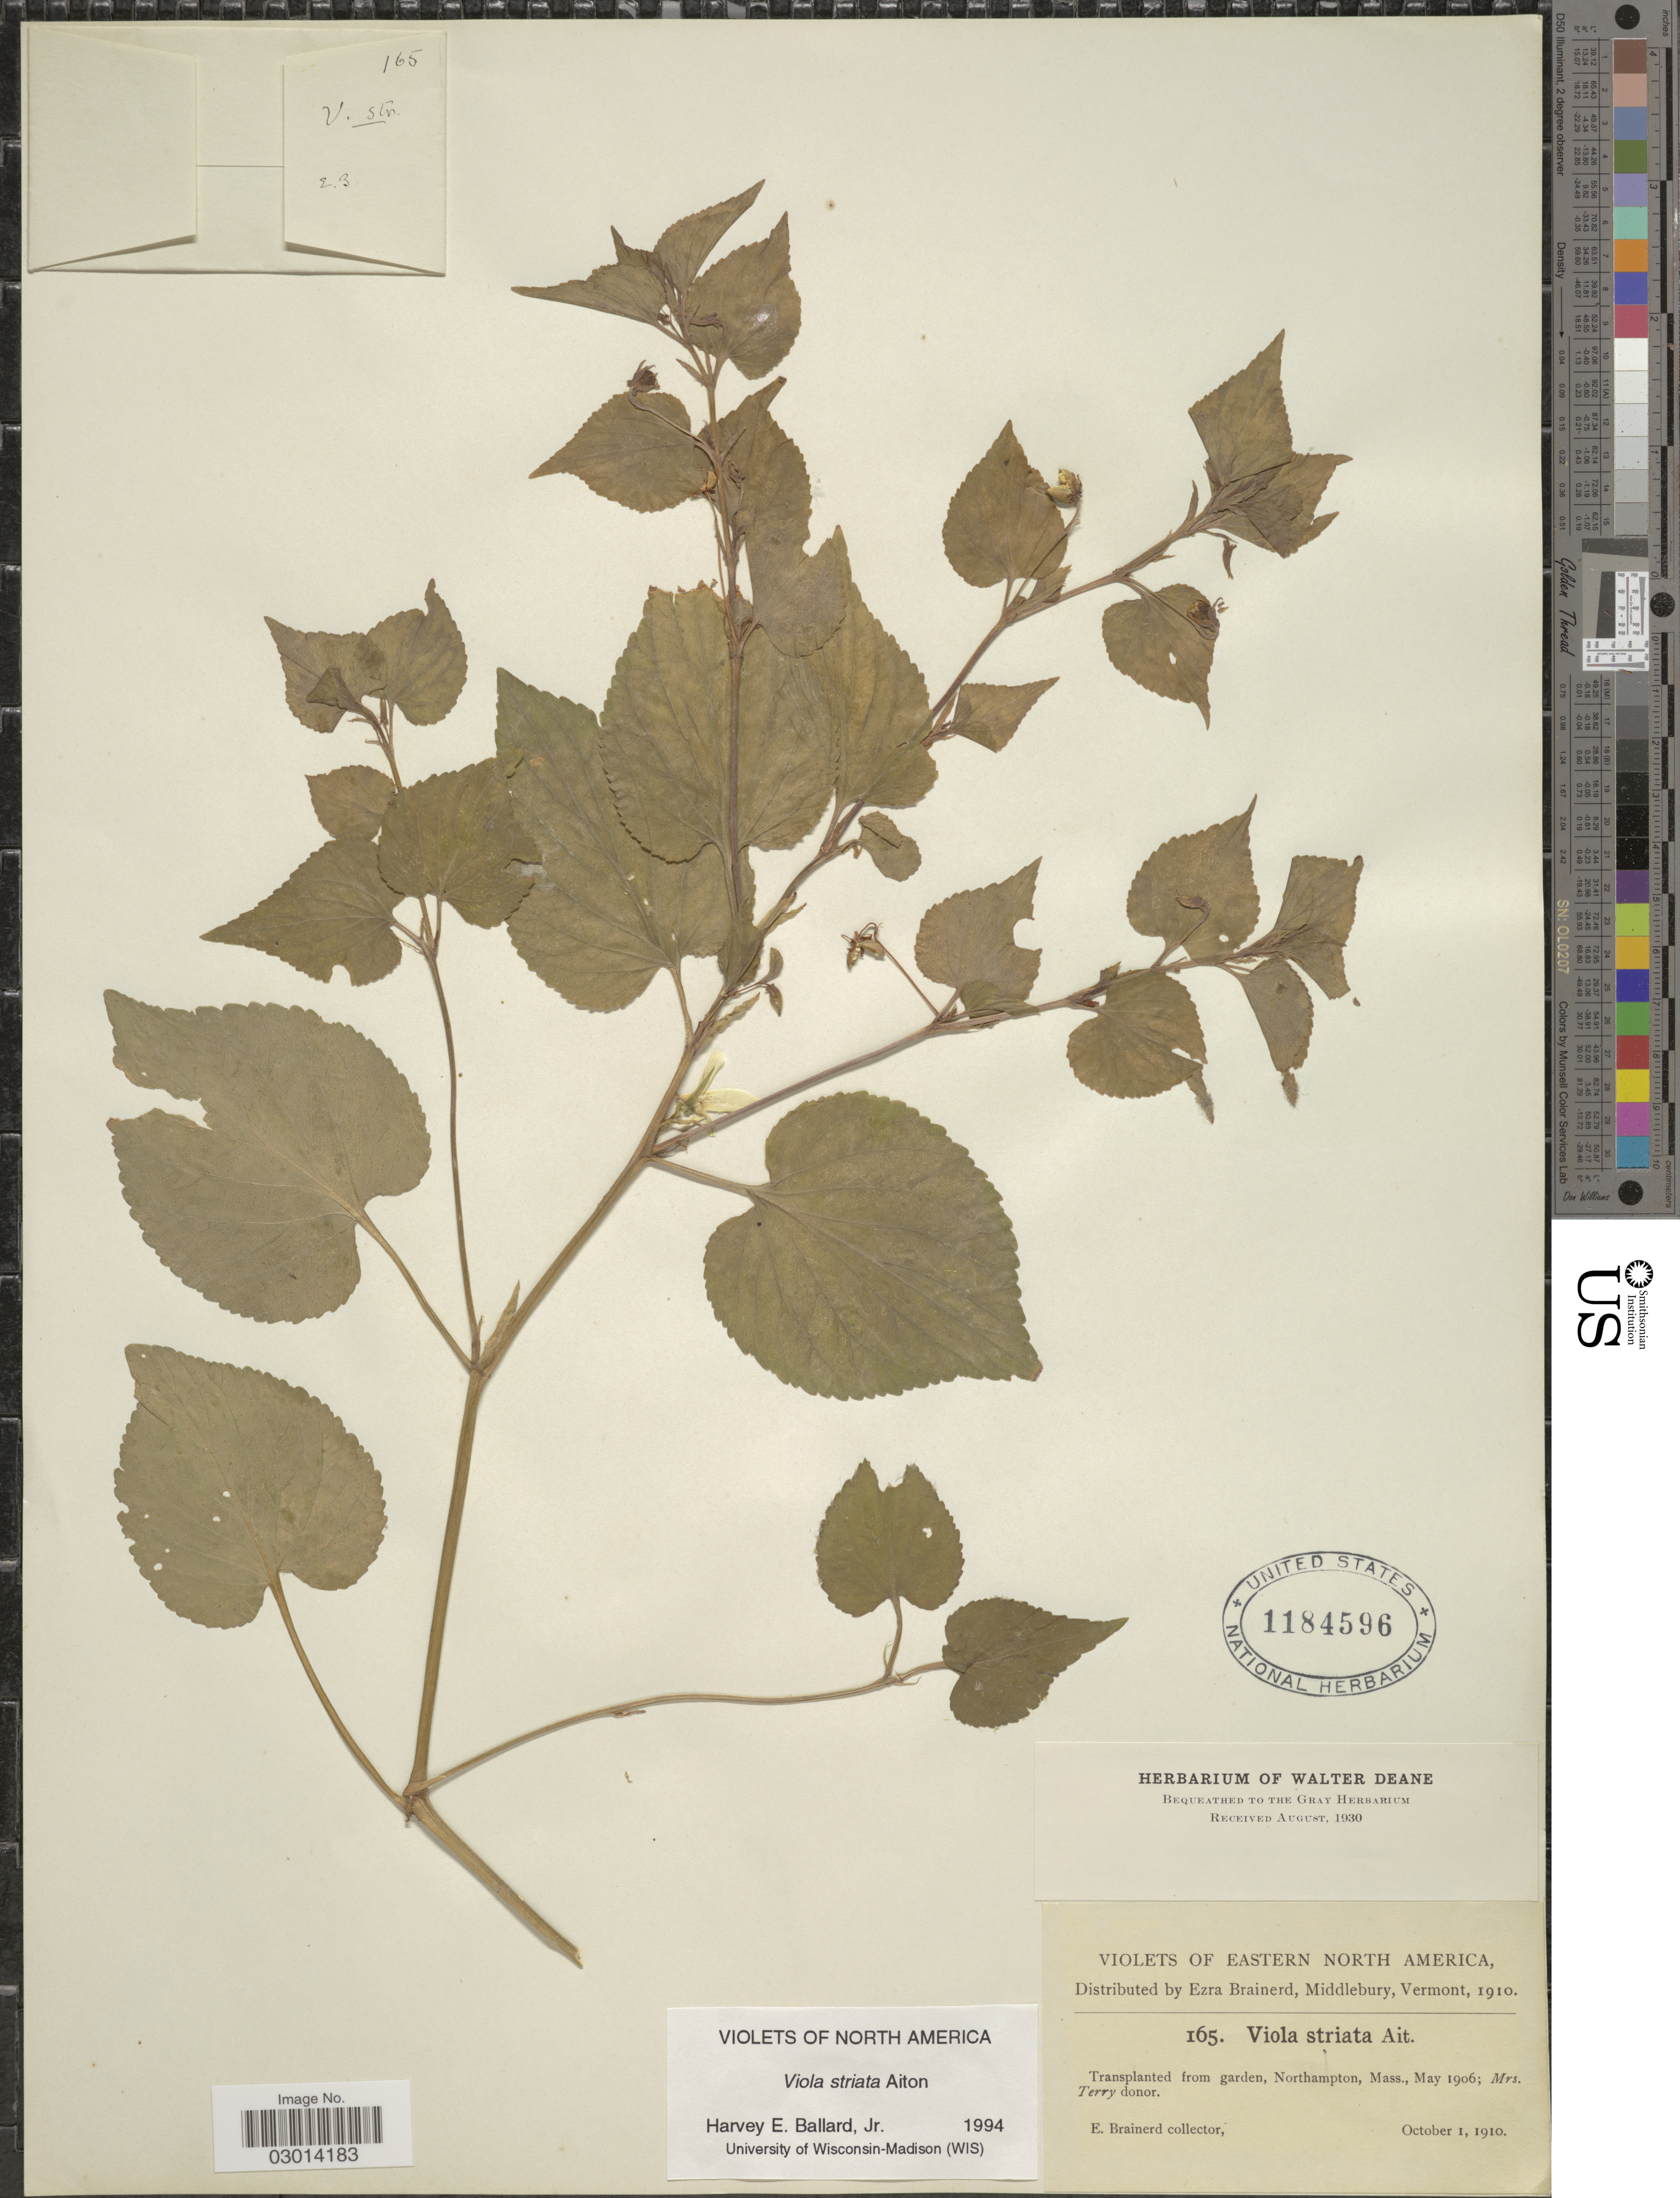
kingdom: Plantae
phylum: Tracheophyta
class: Magnoliopsida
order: Malpighiales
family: Violaceae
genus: Viola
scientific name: Viola rostrata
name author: Pursh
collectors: E. Brainerd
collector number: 165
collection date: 1910-10-01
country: United States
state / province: Massachusetts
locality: Eastern North America. Transplanted from garden, Northampton, Mass.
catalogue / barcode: US 1184596